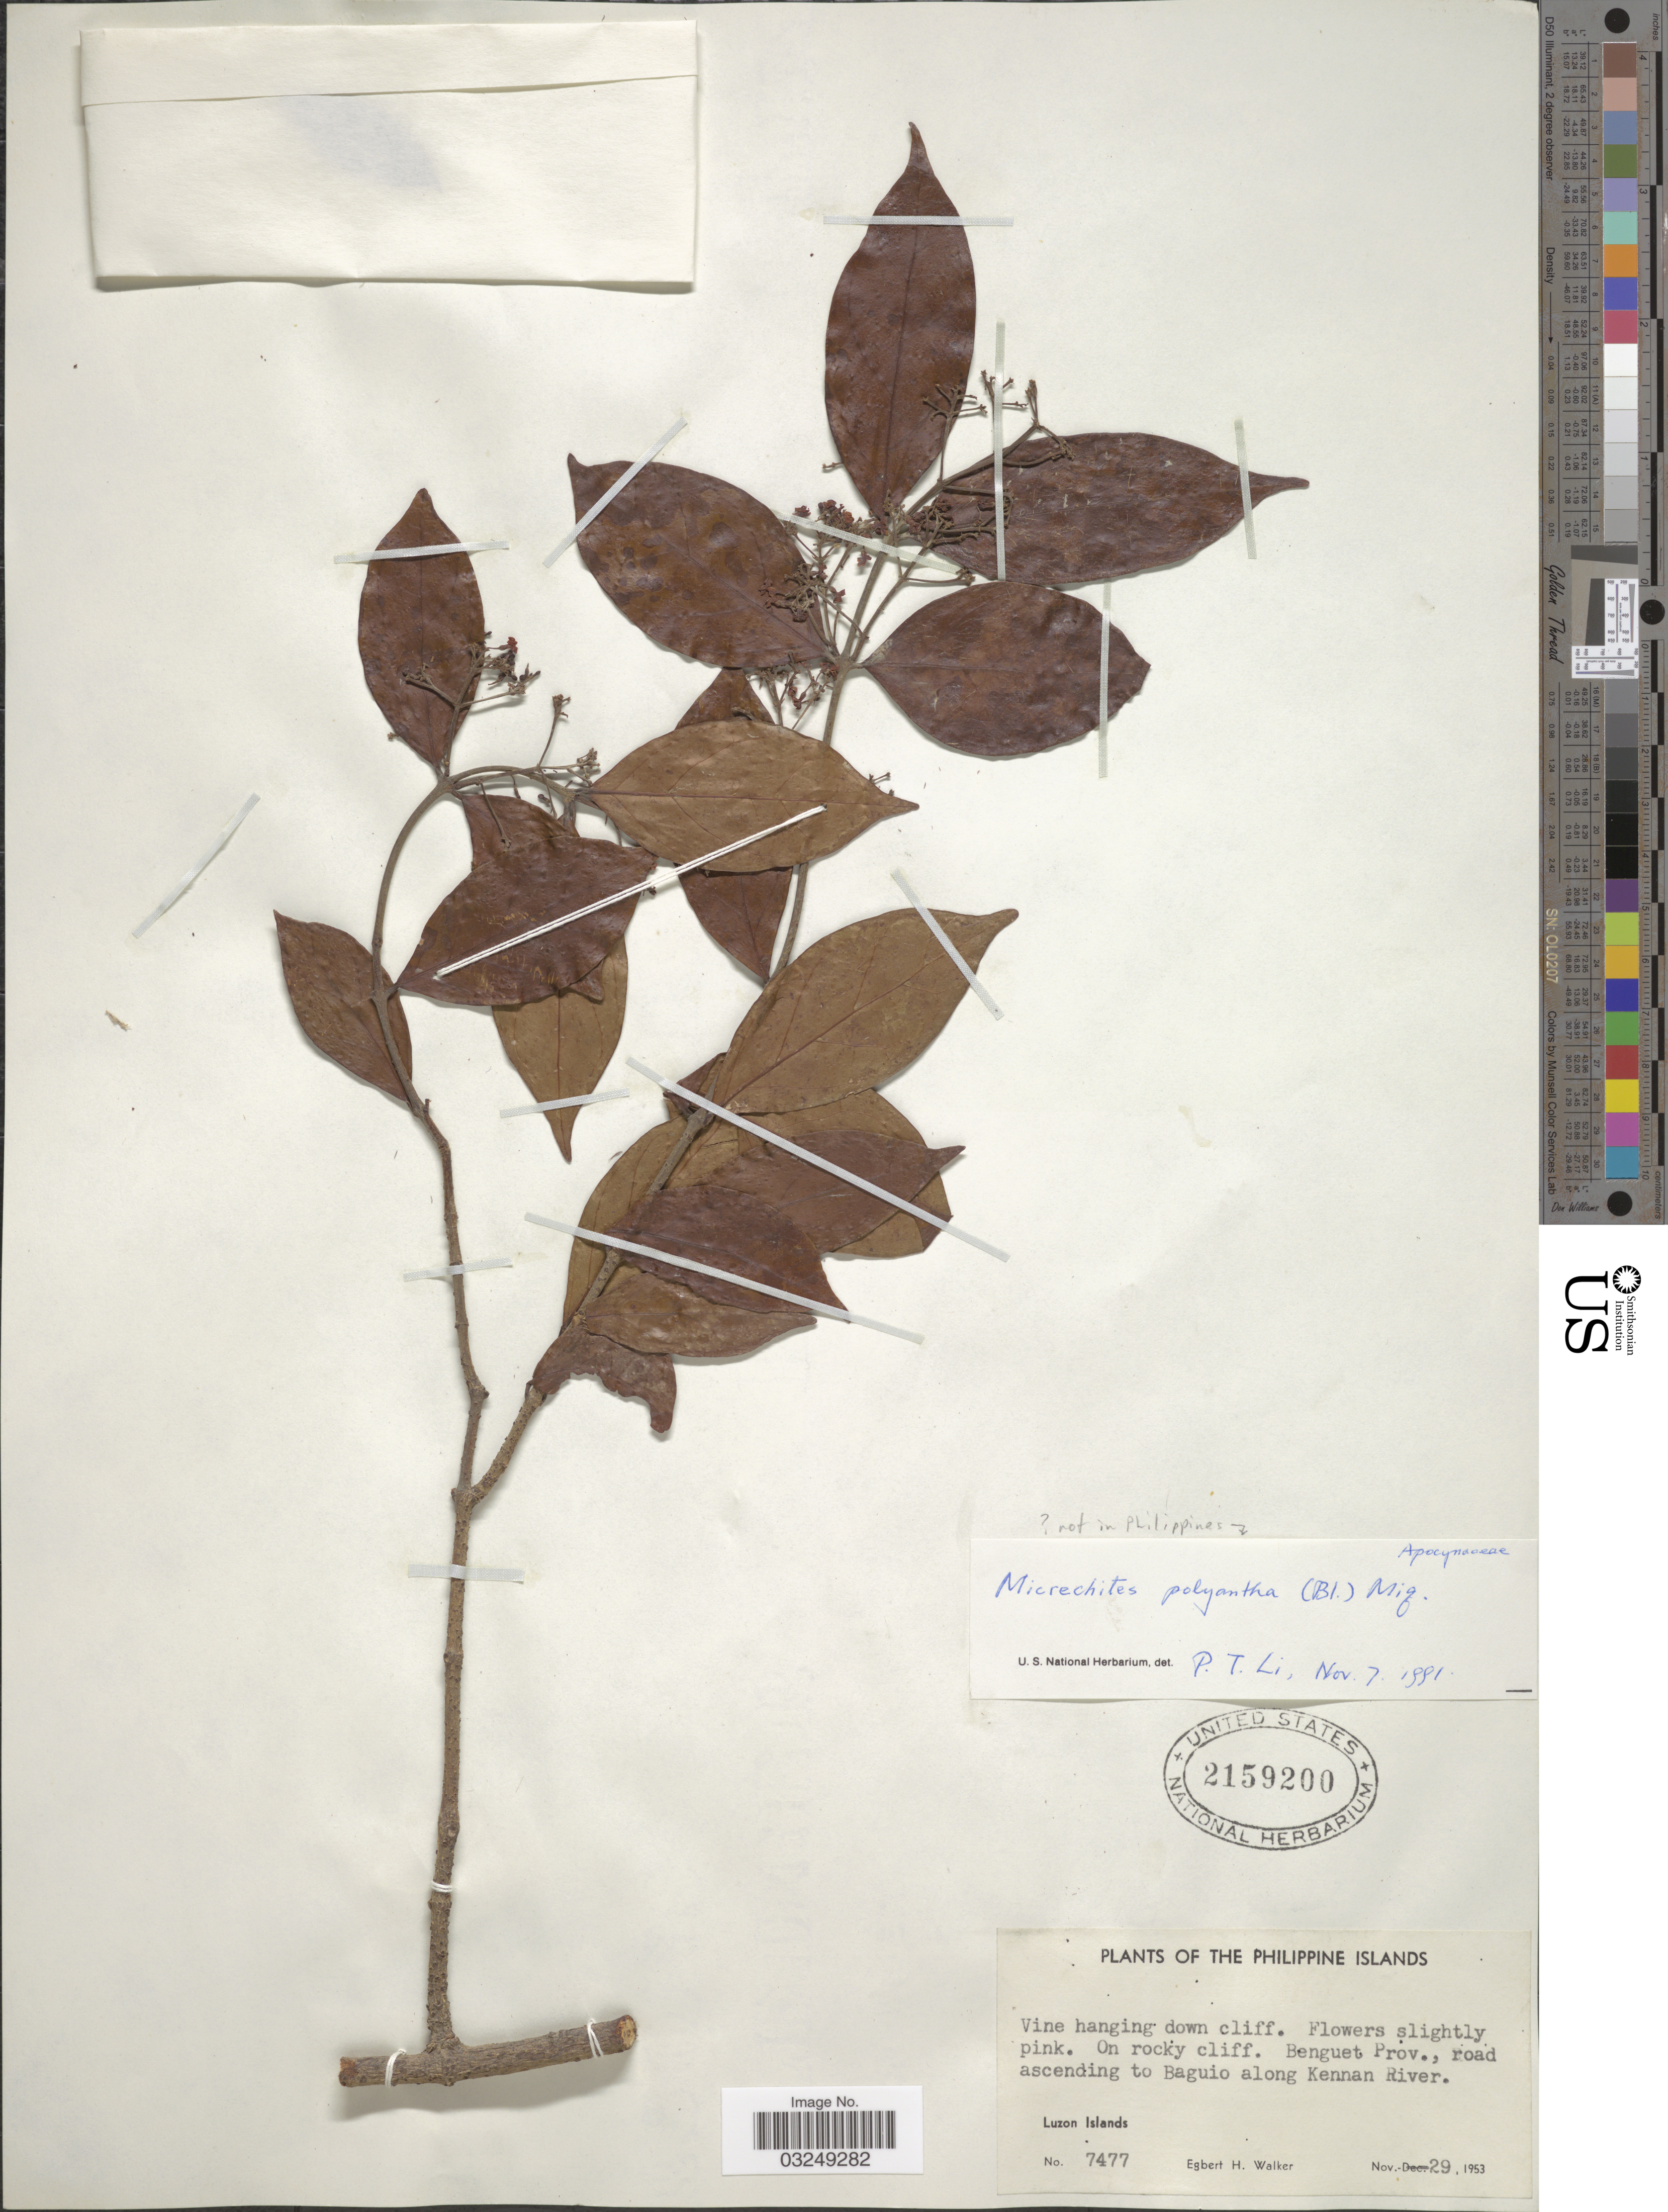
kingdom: Plantae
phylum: Tracheophyta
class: Magnoliopsida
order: Gentianales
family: Apocynaceae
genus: Ichnocarpus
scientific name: Ichnocarpus sp.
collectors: E. H. Walker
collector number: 7477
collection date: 1953-11-29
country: Philippines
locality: Benguet Prov., road ascending to Baguio along Kennan River. Luzon Islands.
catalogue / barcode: US 2159200